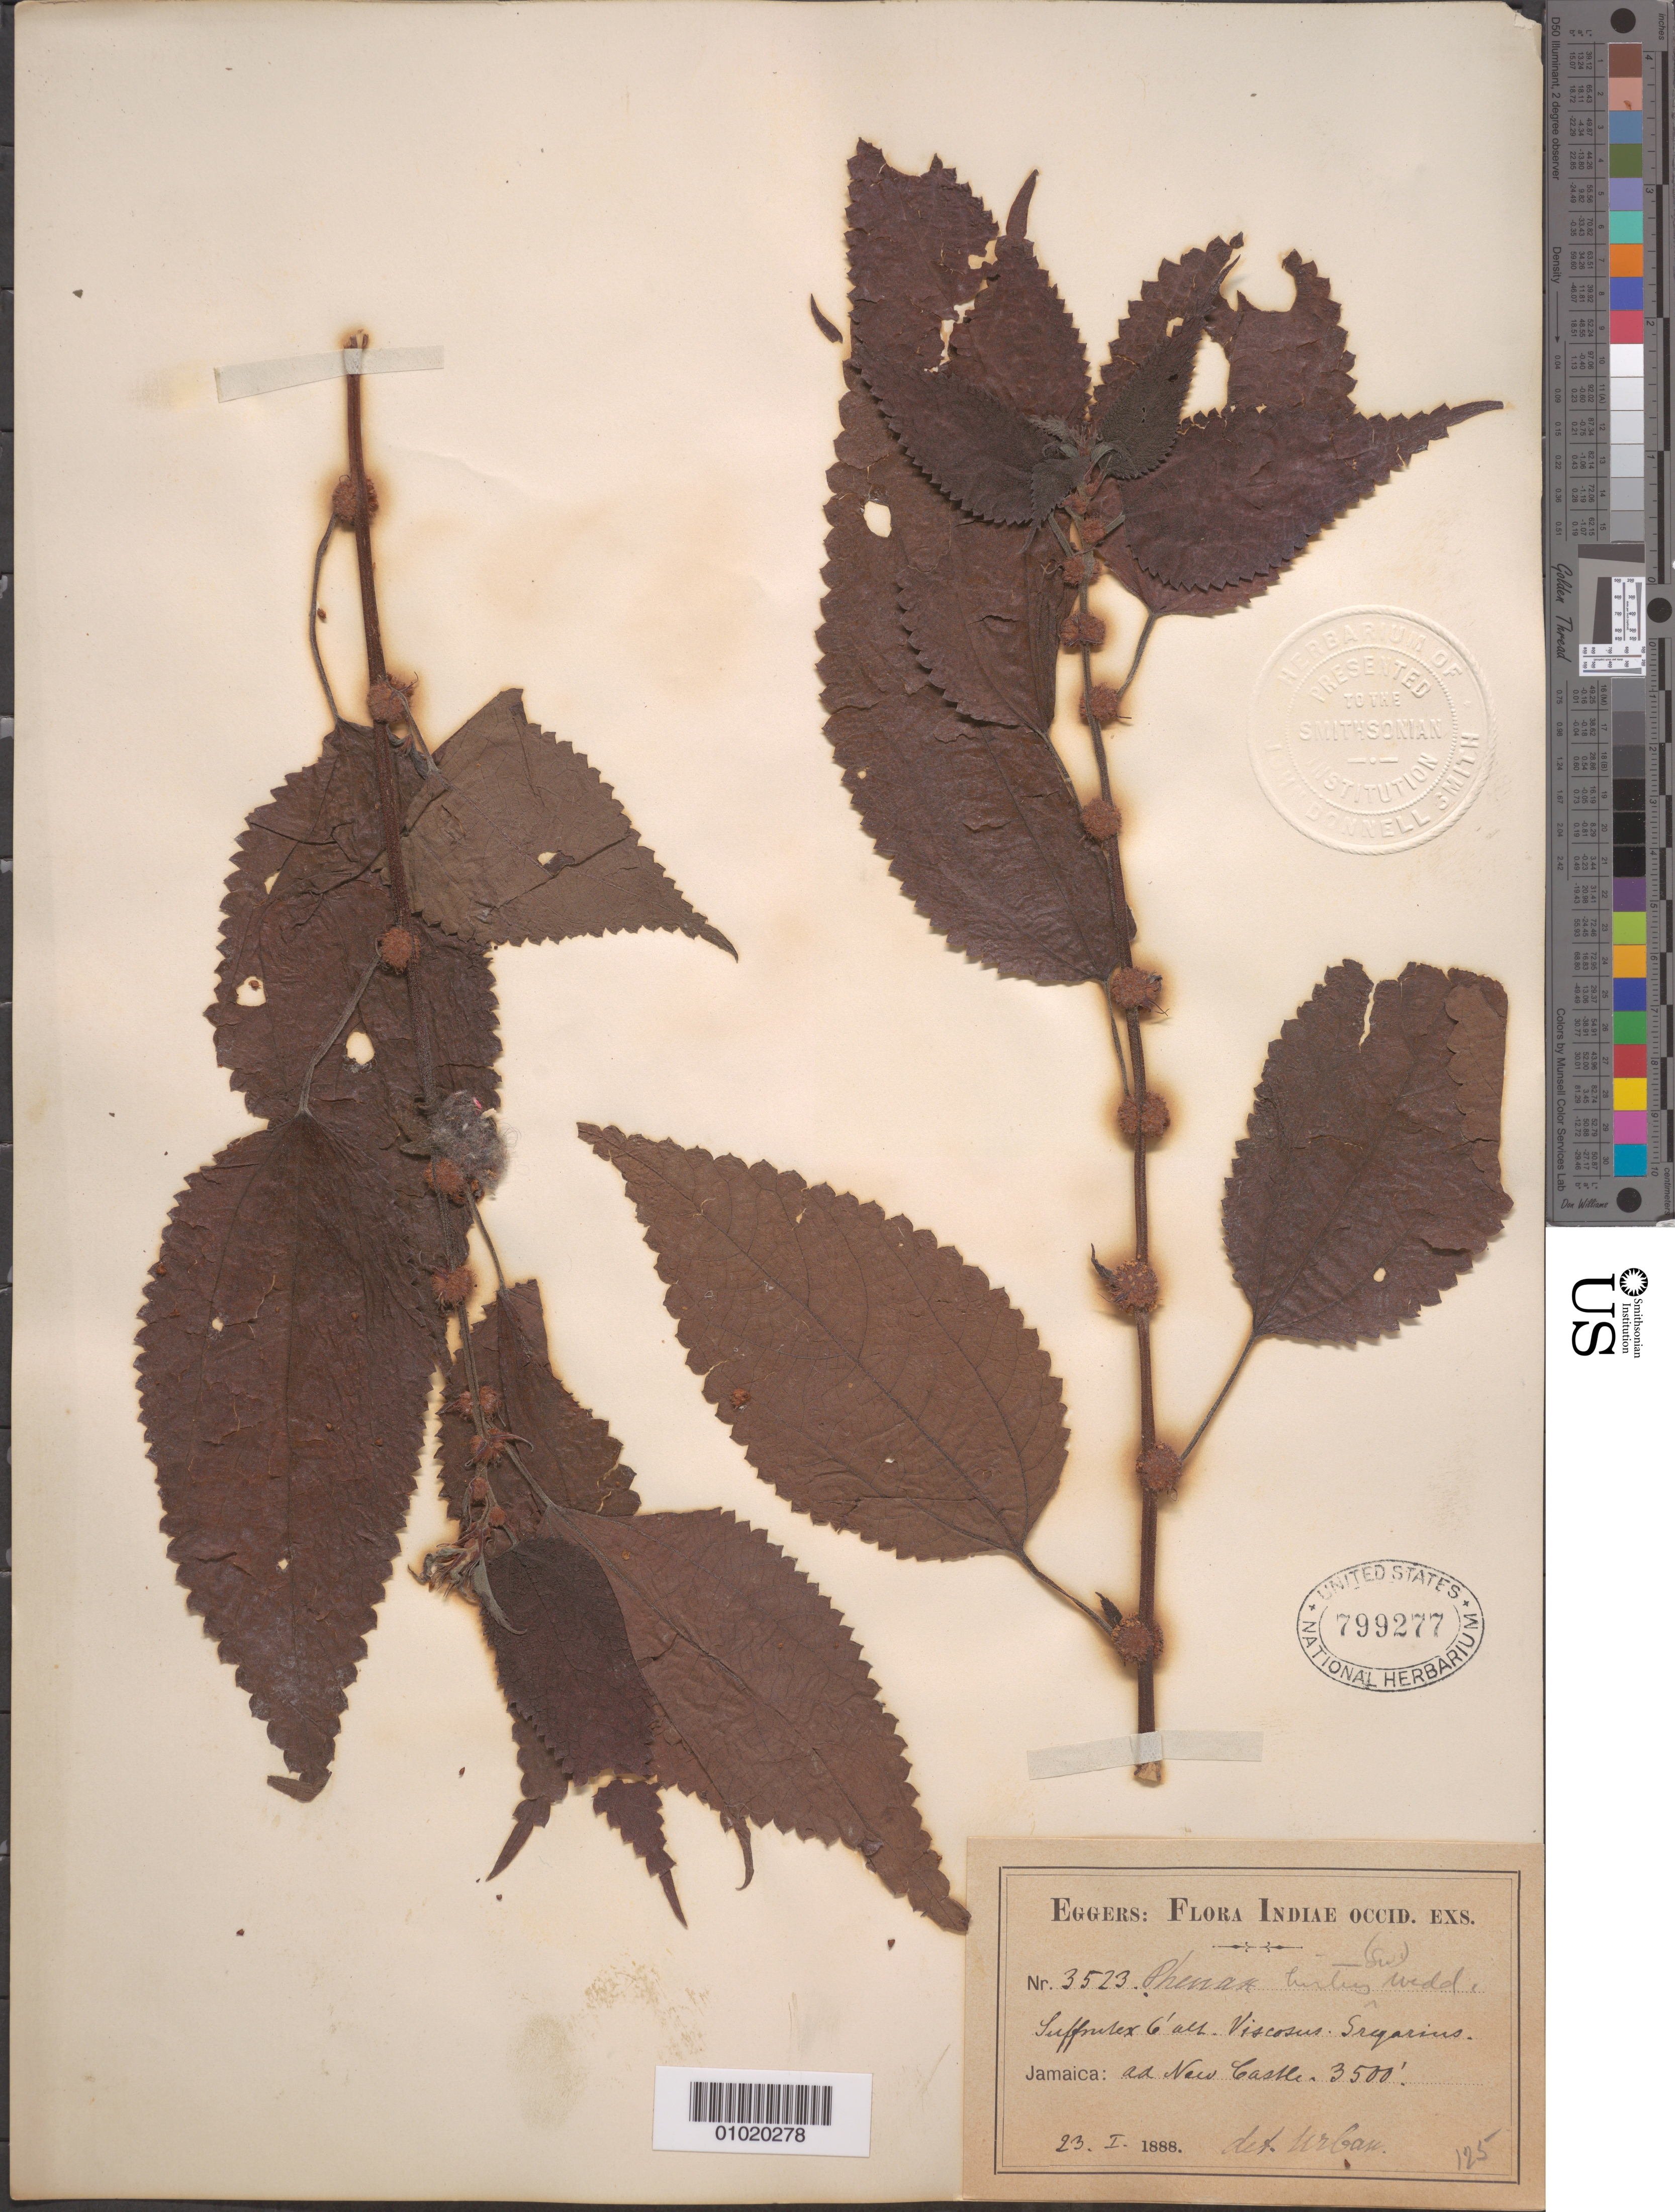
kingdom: Plantae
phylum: Tracheophyta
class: Magnoliopsida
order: Rosales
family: Urticaceae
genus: Phenax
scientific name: Phenax hirtus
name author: (Sw.) Wedd.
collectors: H. F. A. von Eggers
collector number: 3523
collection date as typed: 23 Jan 1888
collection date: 1888-01-23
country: Jamaica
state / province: Saint Andrew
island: Jamaica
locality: Voscosus. Sugarius ?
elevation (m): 1067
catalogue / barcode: US 799277